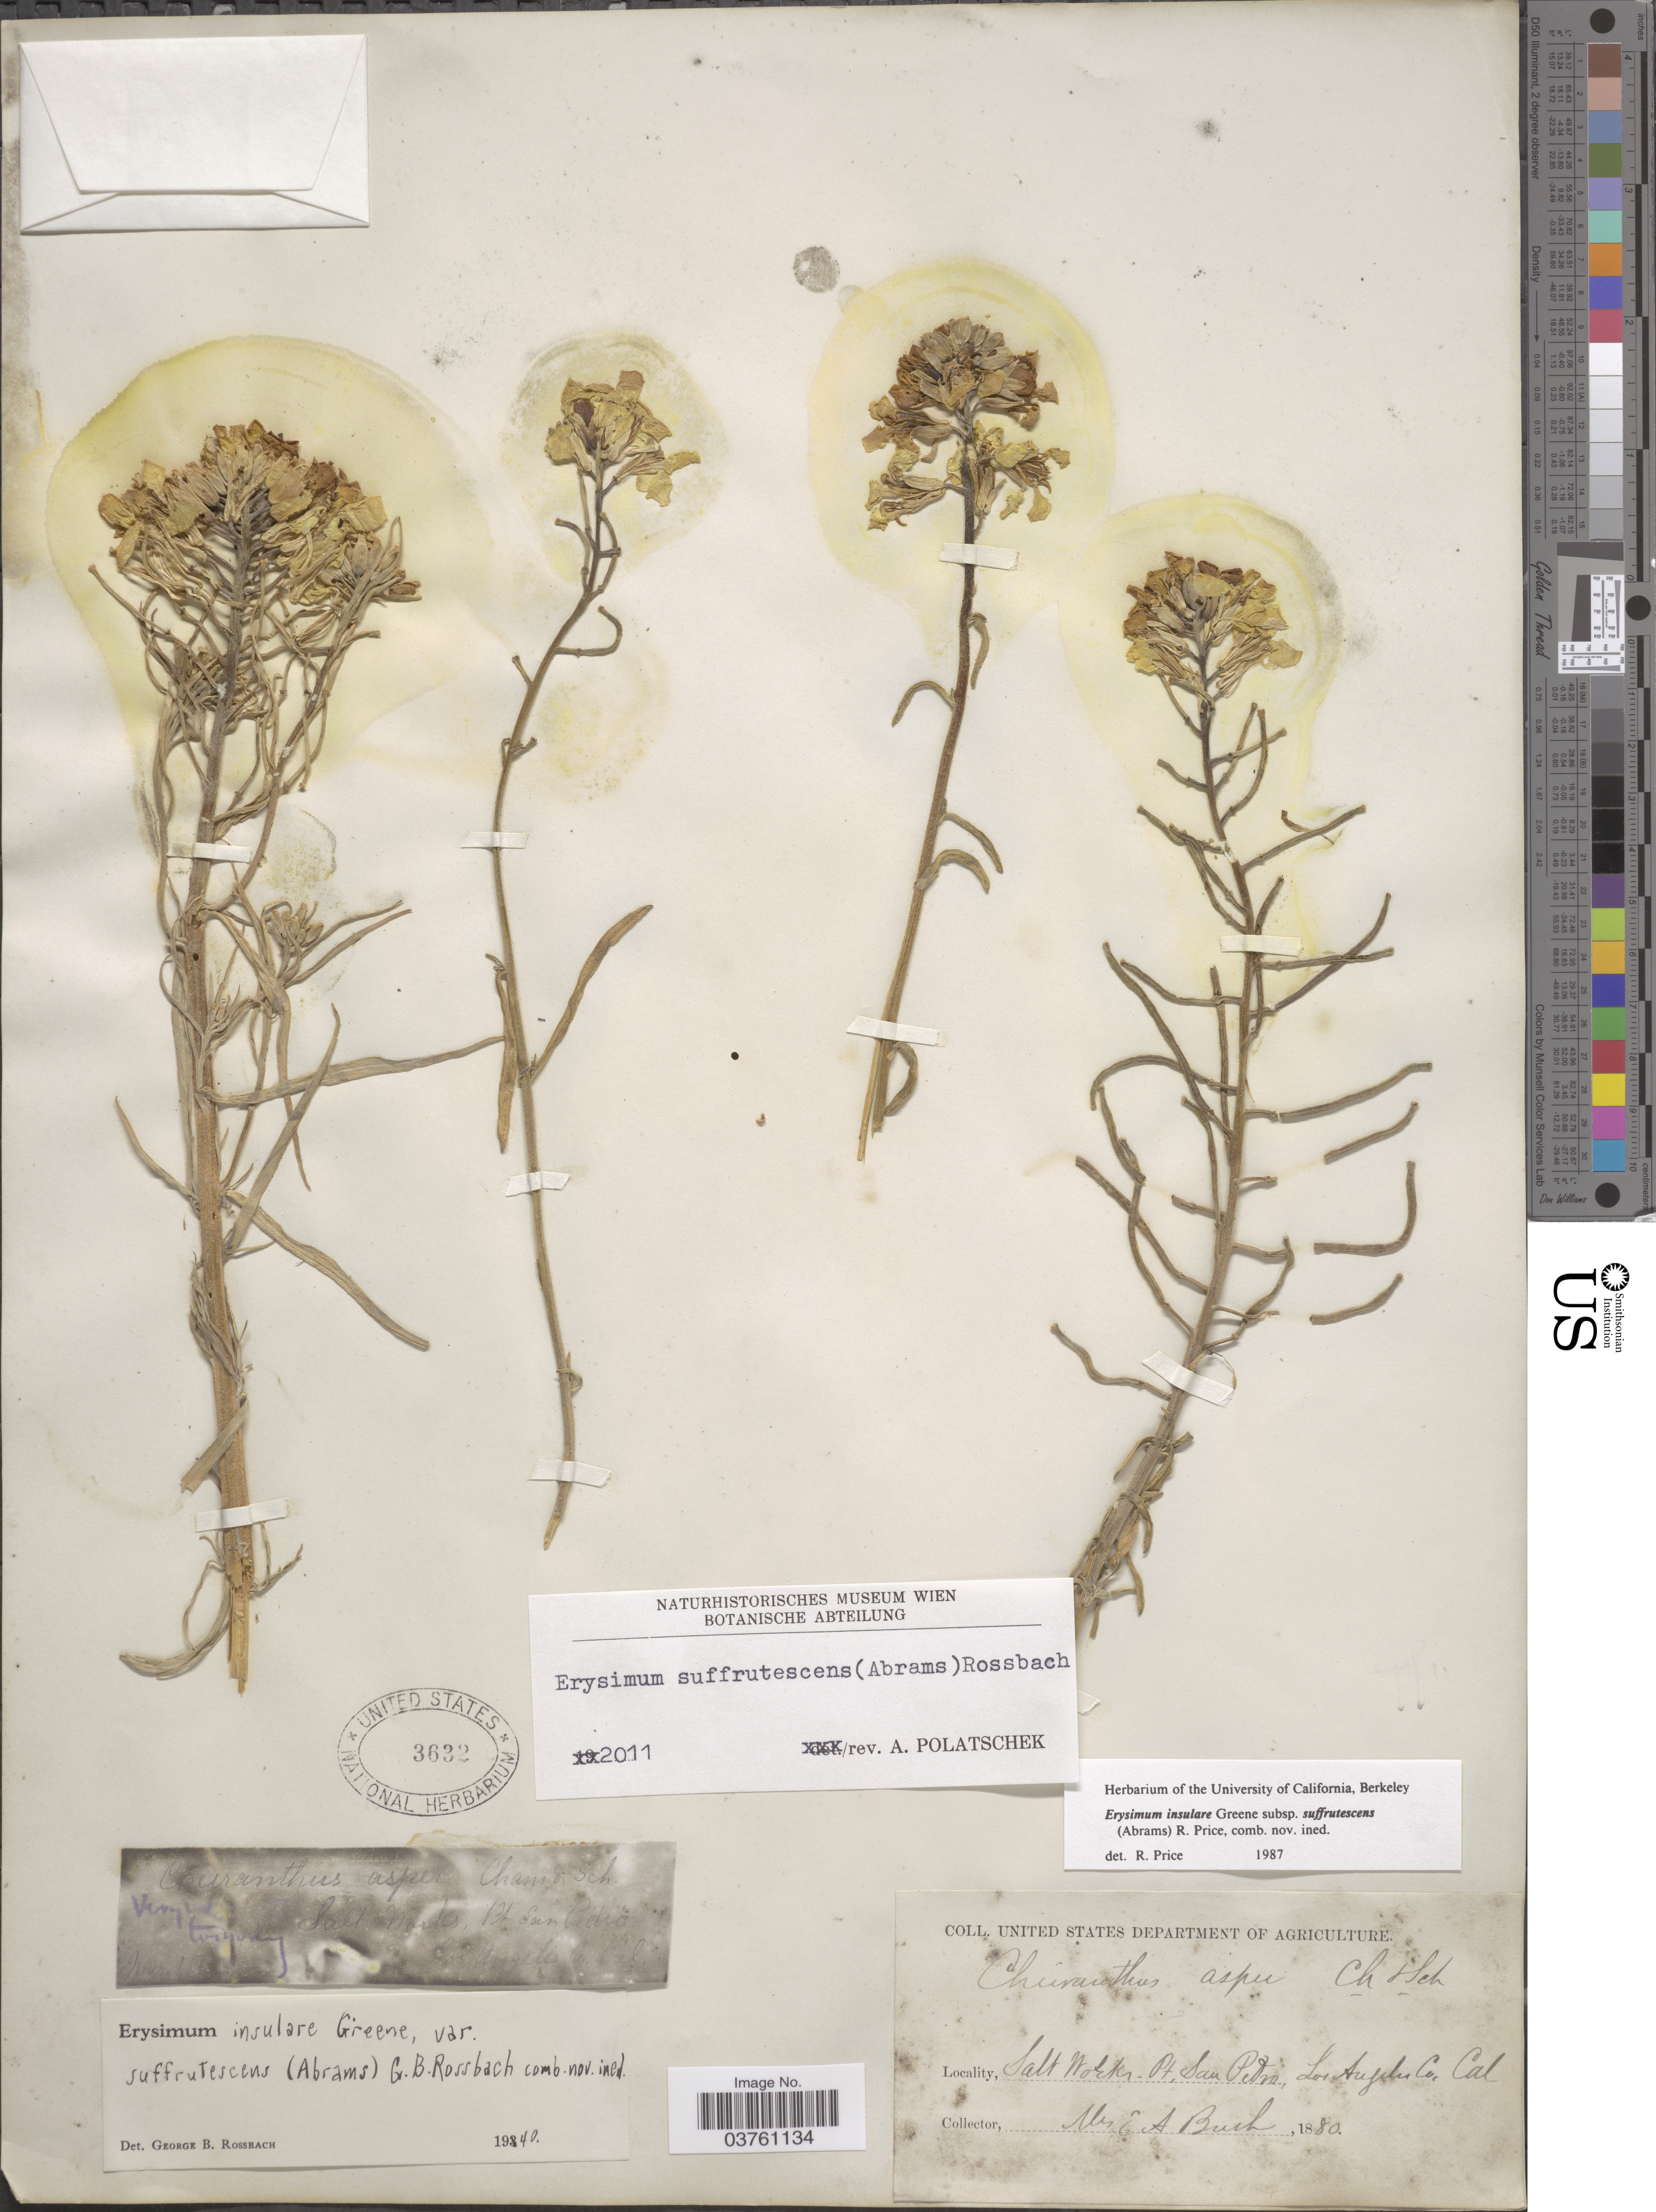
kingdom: Plantae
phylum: Tracheophyta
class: Magnoliopsida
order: Brassicales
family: Brassicaceae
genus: Erysimum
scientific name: Erysimum suffrutescens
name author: (Abrams) Rossbach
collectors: E. Bush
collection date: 1880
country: United States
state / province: California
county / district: Los Angeles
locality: Salt Works - Pt. San Pedro, Los Angeles Co.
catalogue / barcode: US 3632